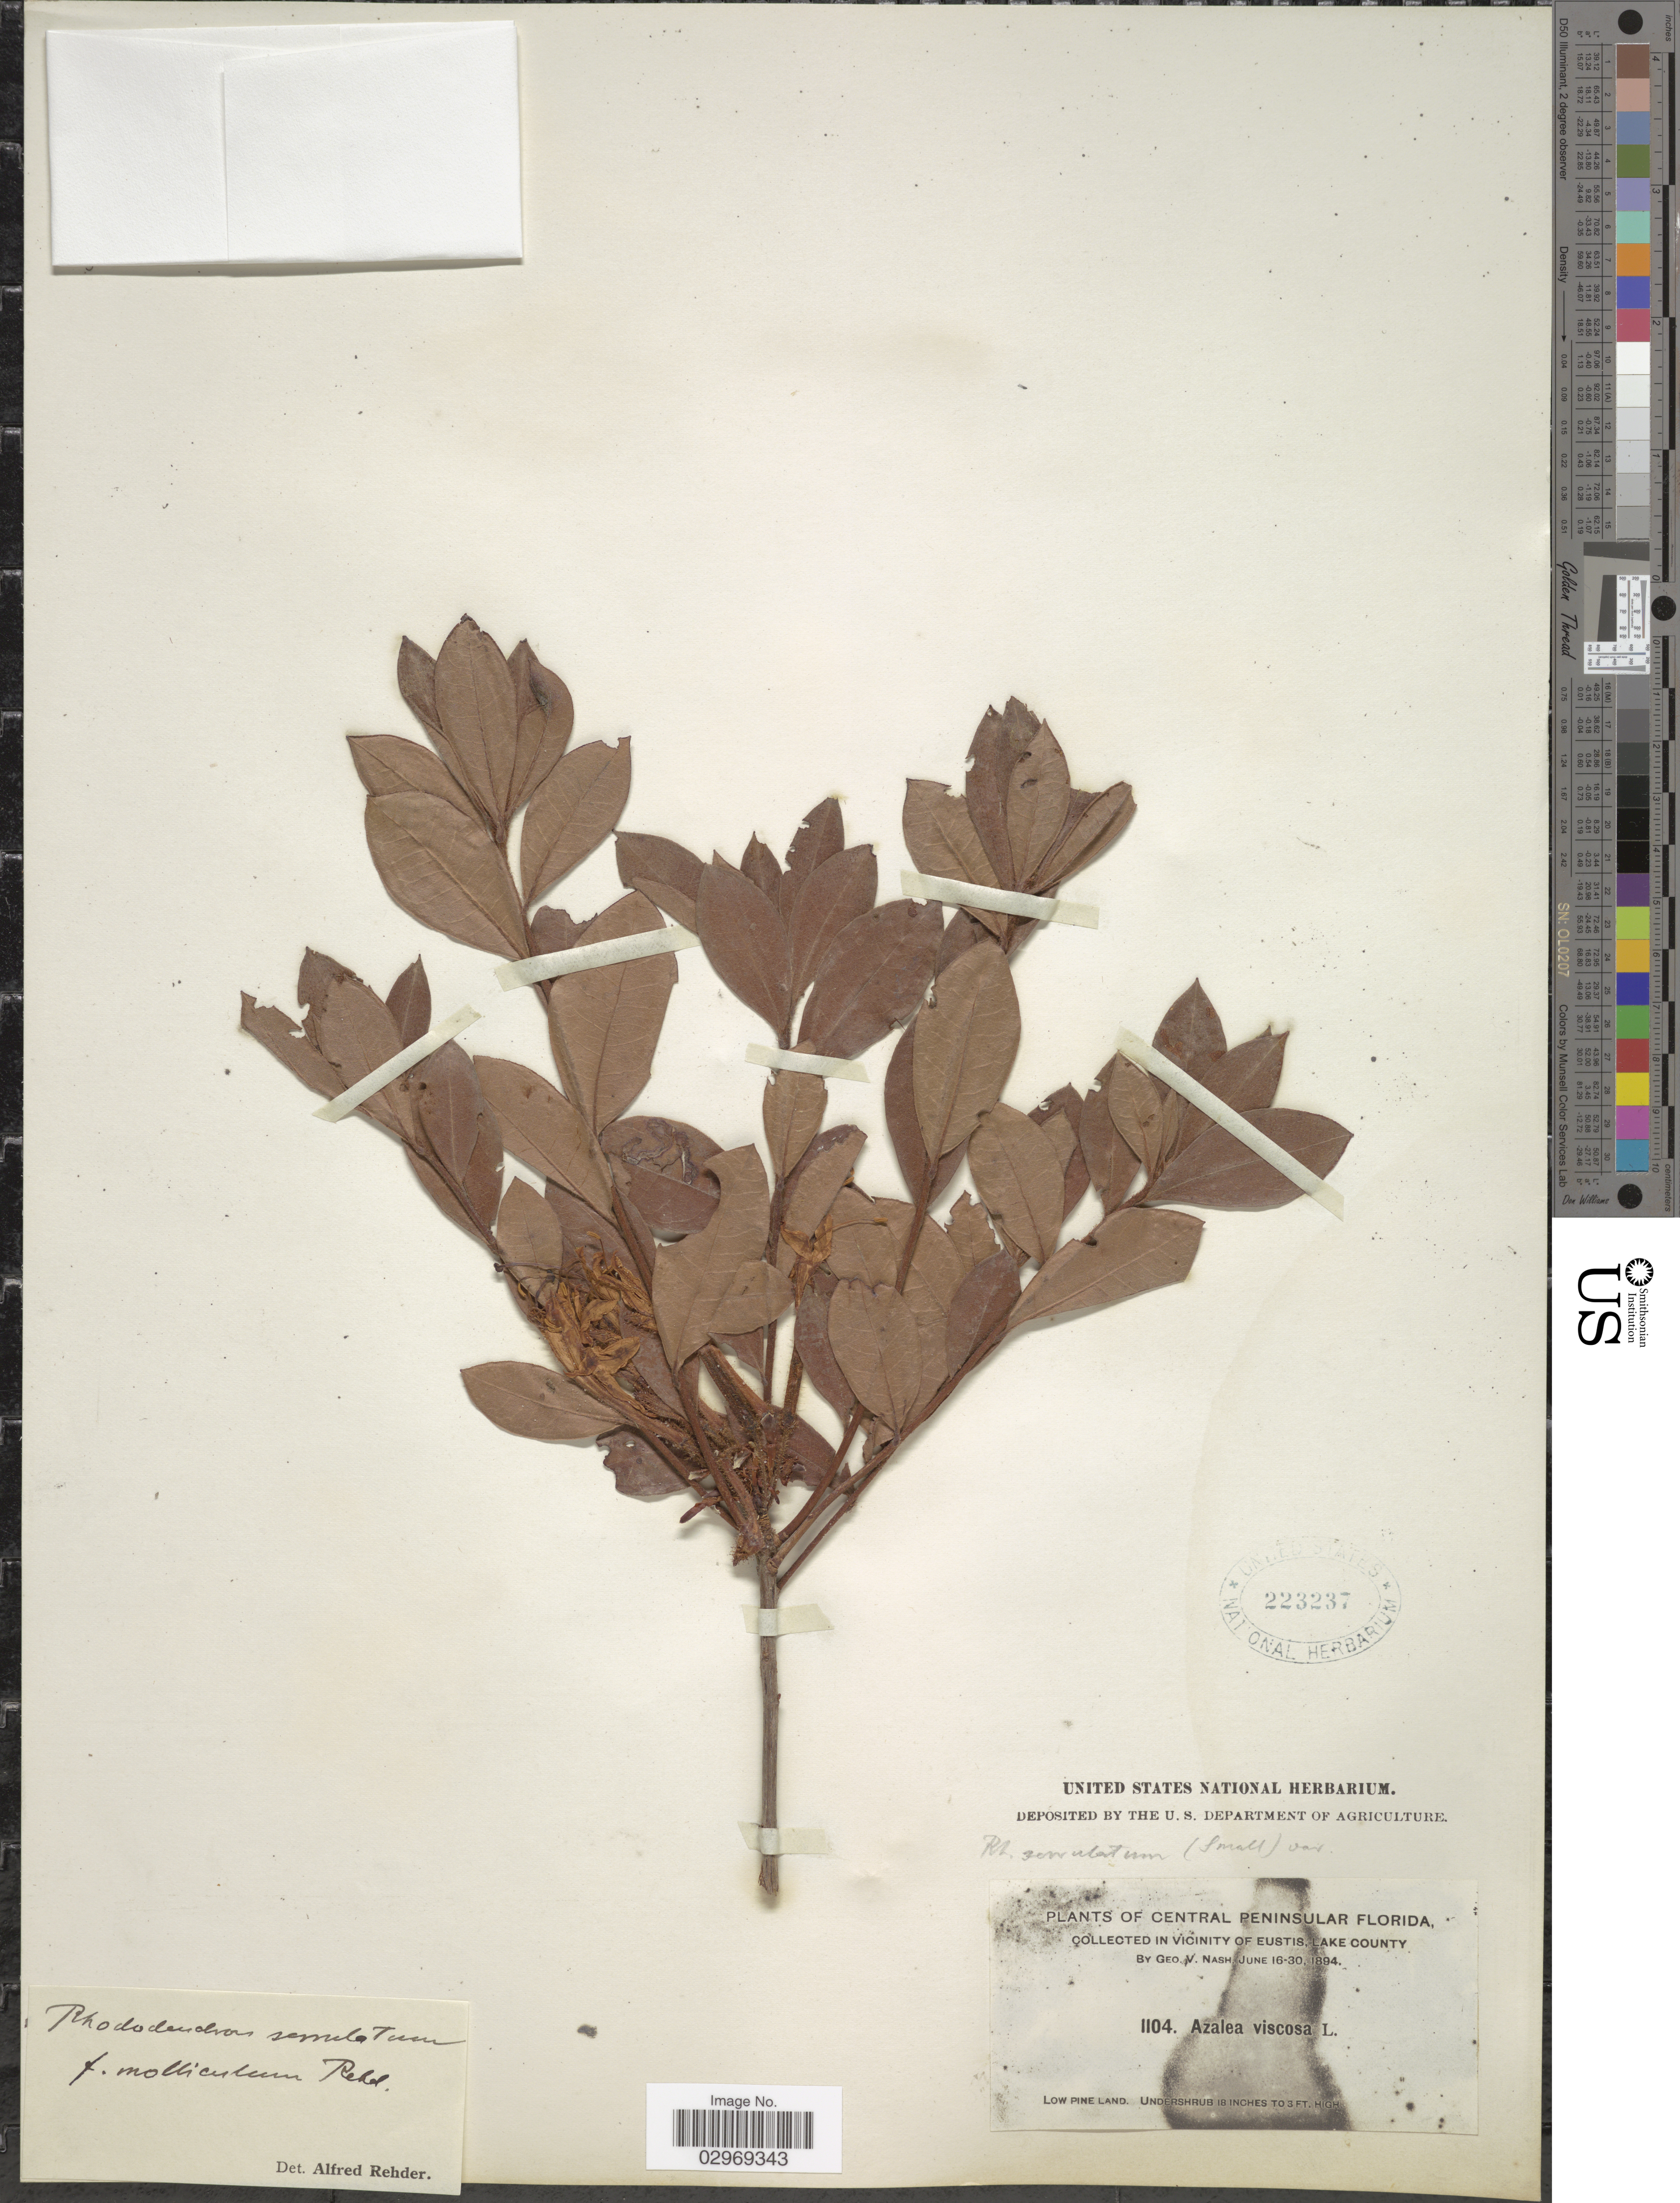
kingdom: Plantae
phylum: Tracheophyta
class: Magnoliopsida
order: Ericales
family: Ericaceae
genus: Rhododendron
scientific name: Rhododendron serrulatum f. molliculum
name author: Rehder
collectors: G. V. Nash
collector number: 1104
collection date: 1894-06-16/1894-06-30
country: United States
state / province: Florida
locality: Central Peninsular Florida, in the vicinity of Eustis, Lake County.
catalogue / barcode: US 223237